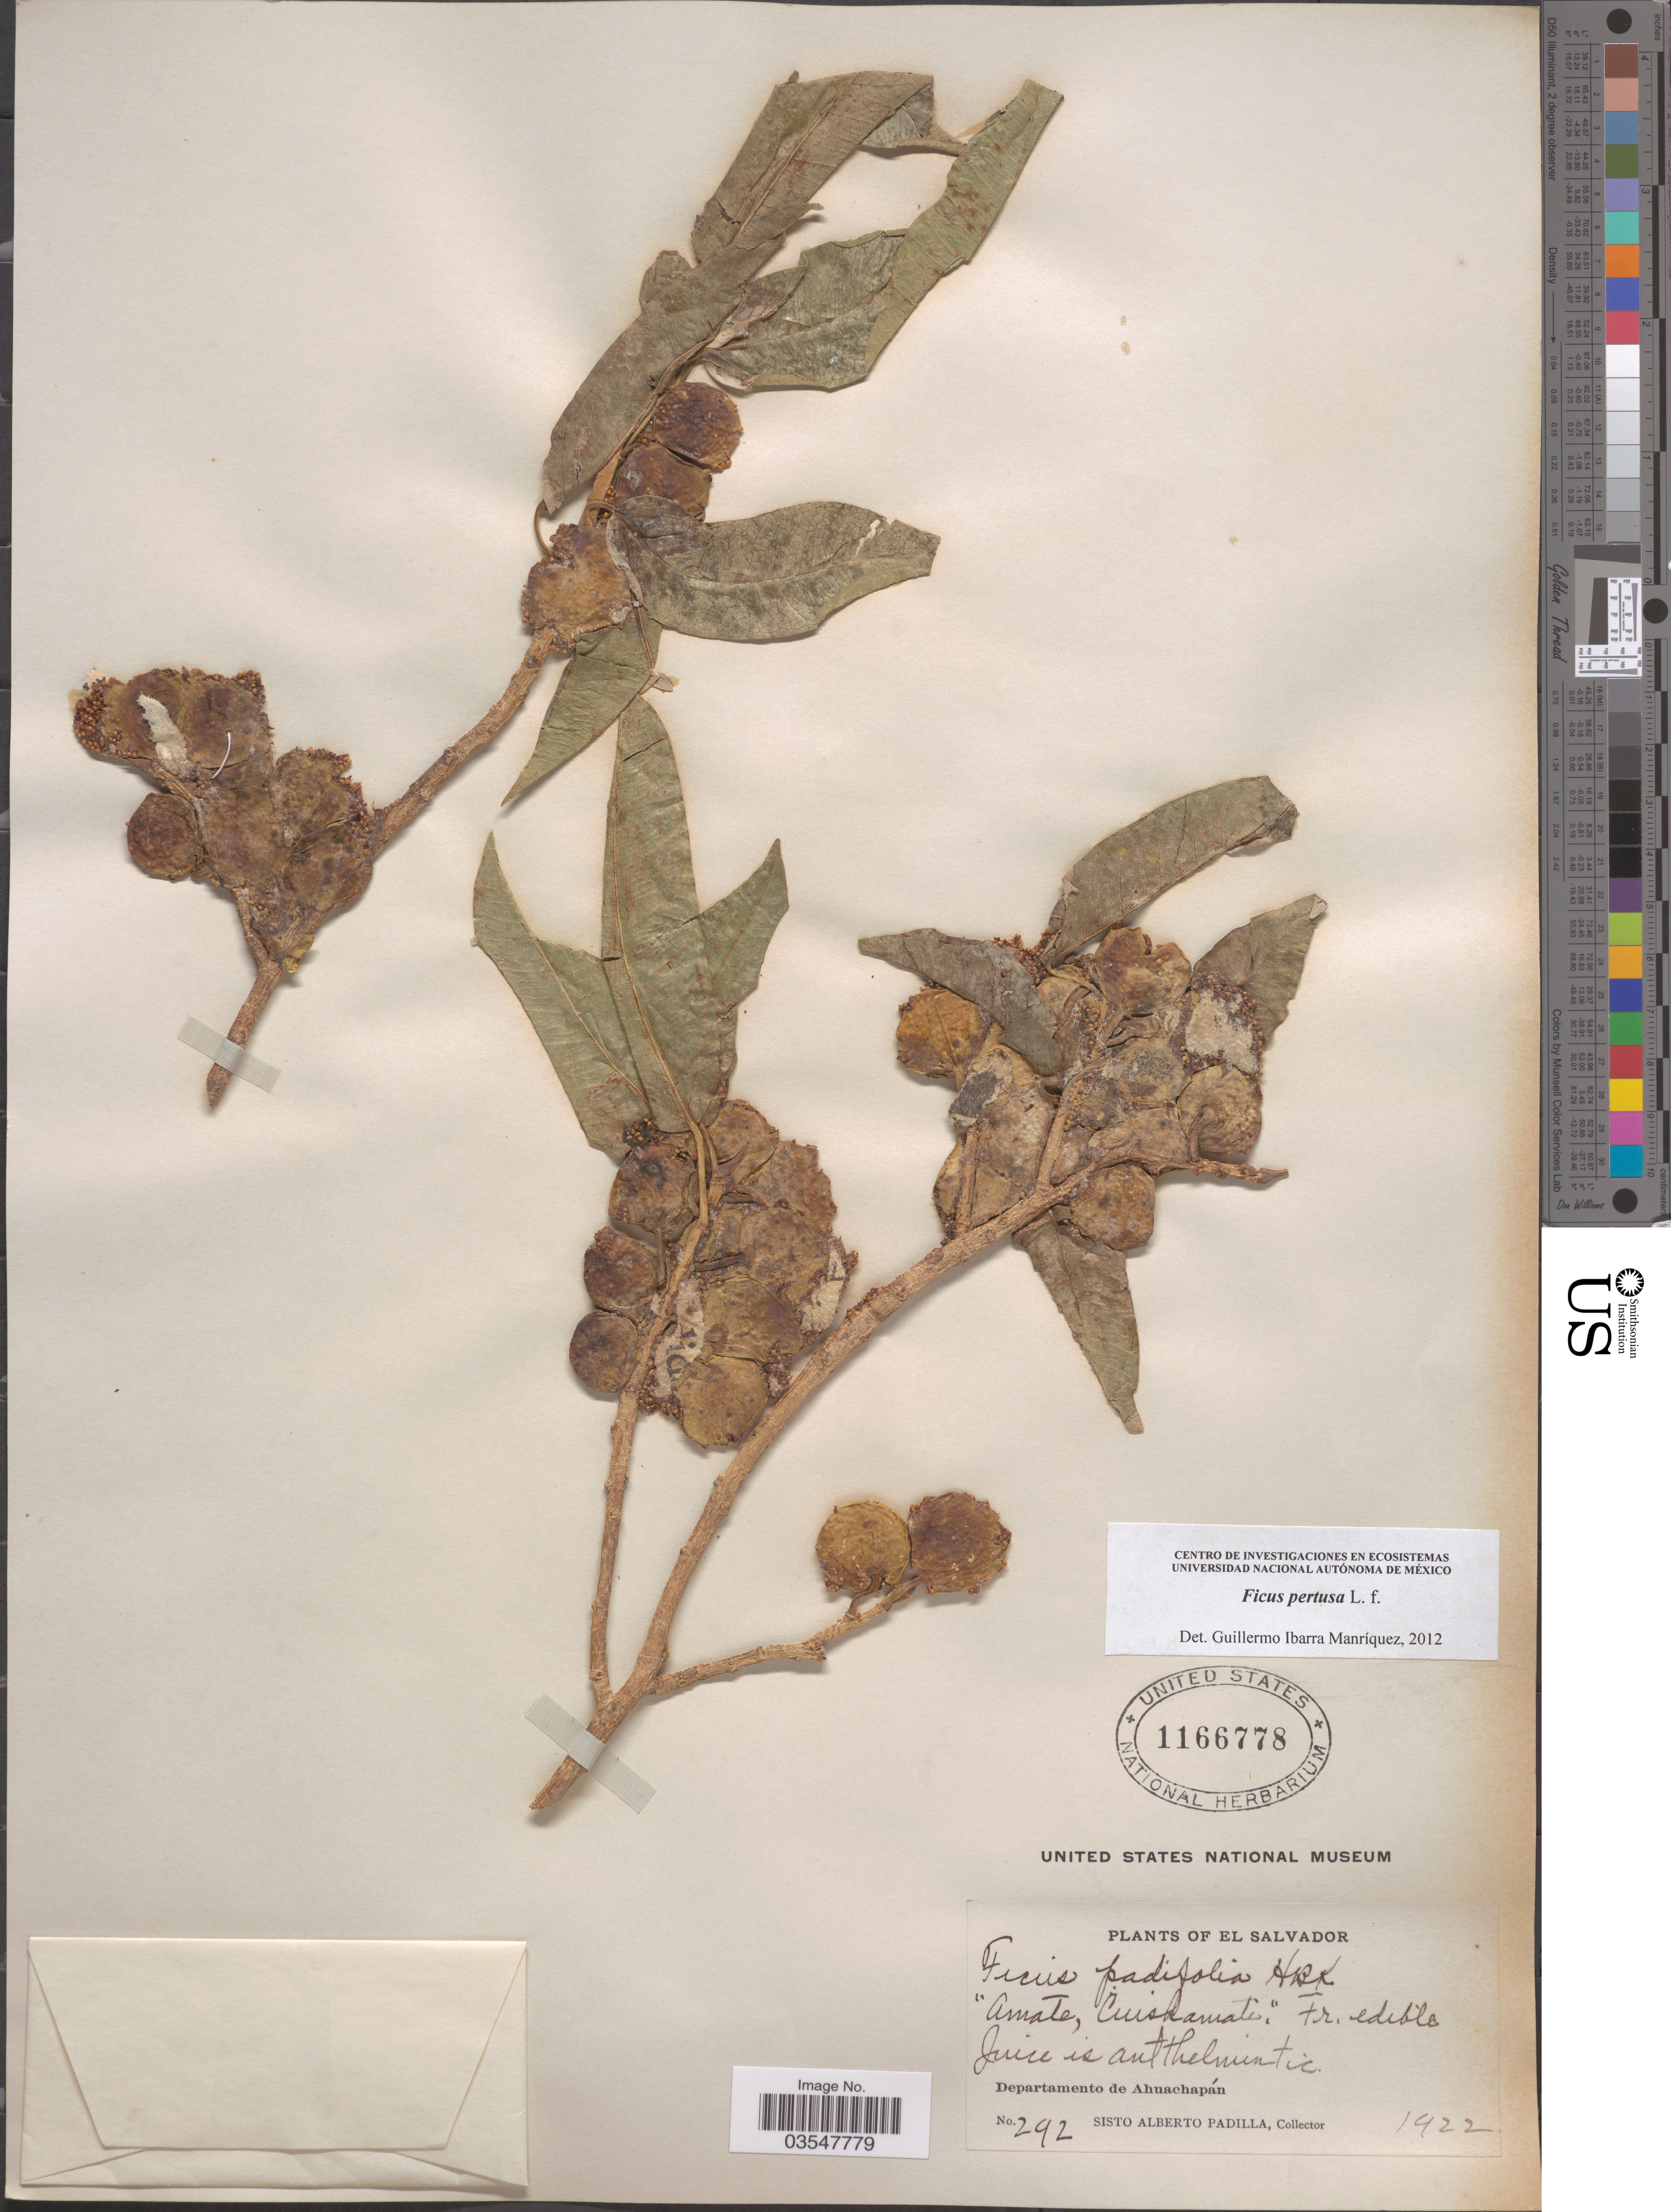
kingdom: Plantae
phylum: Tracheophyta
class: Magnoliopsida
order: Rosales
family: Moraceae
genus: Ficus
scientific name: Ficus pertusa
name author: L. f.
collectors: S. A. Padilla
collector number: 292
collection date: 1922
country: El Salvador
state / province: Ahuachapan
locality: Departamento de Ahuachapán.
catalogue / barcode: US 1166778